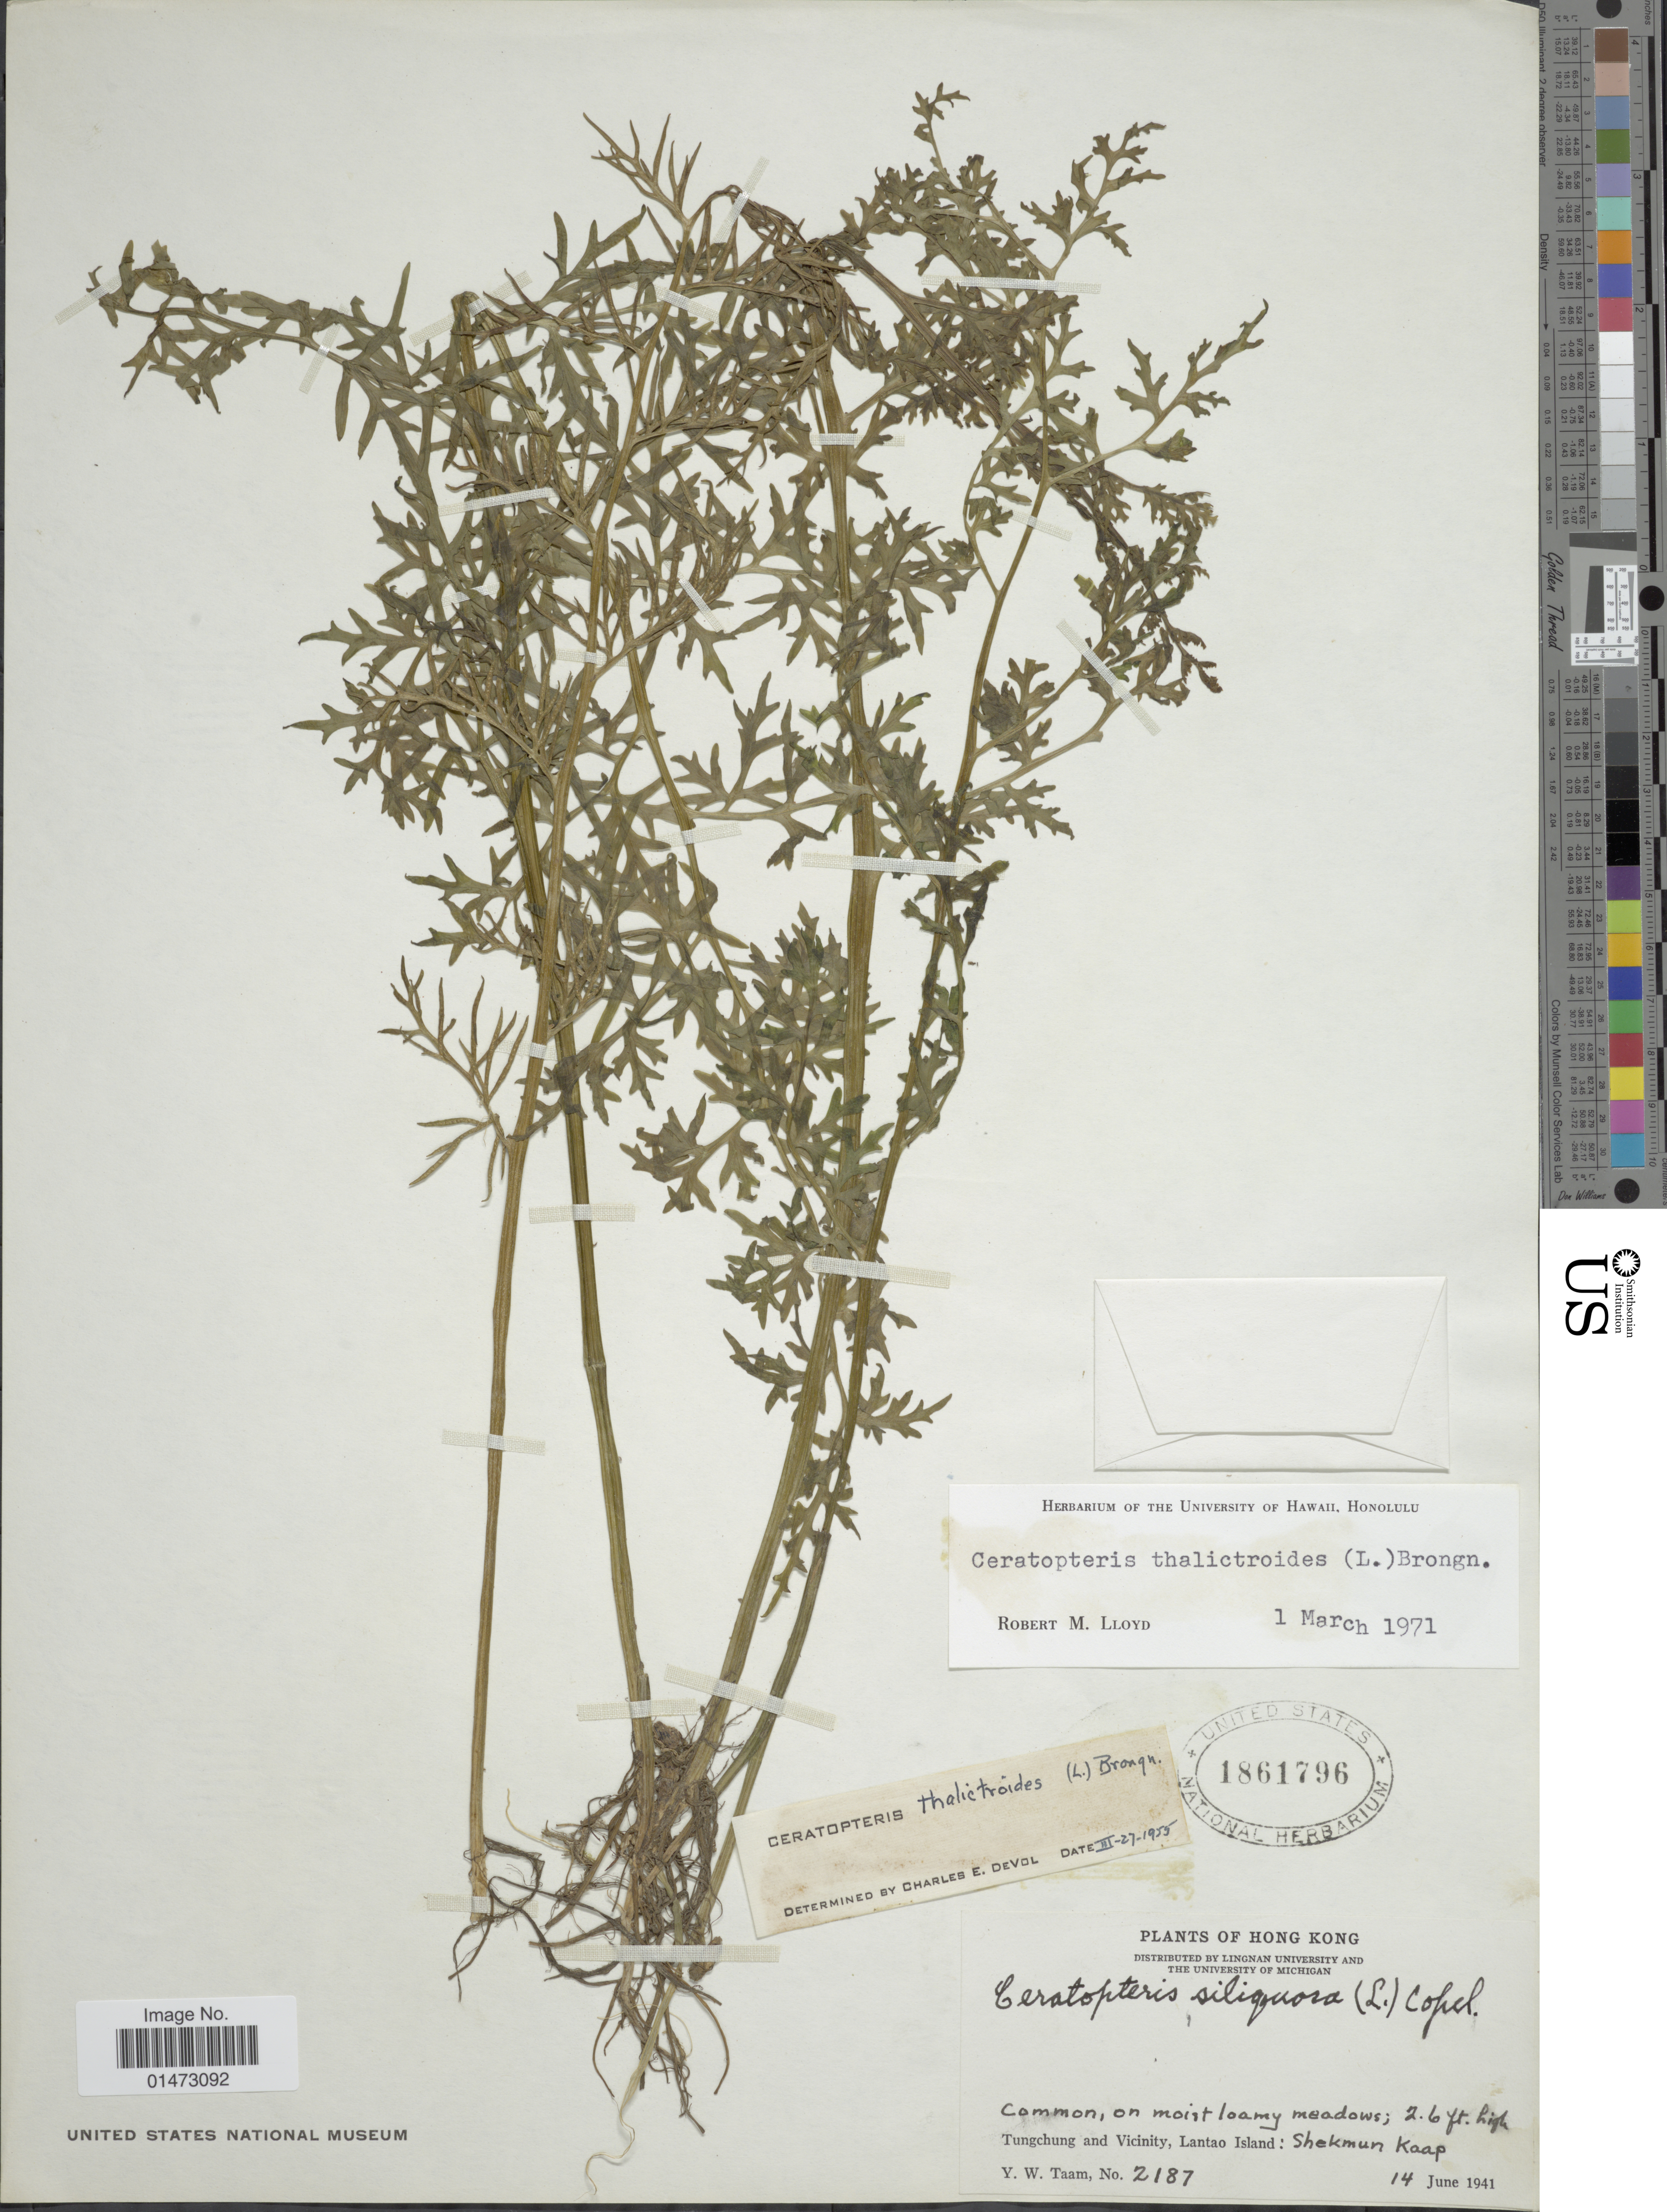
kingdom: Plantae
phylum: Tracheophyta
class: Polypodiopsida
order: Polypodiales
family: Pteridaceae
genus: Ceratopteris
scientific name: Ceratopteris thalictroides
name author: (L.) Brongn.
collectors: Y. W. Taam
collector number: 2187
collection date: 1941-06-14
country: China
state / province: Hong Kong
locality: Tungchung and Vicinity, Lantao Island: Shekmun Kaap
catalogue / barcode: US 1861796